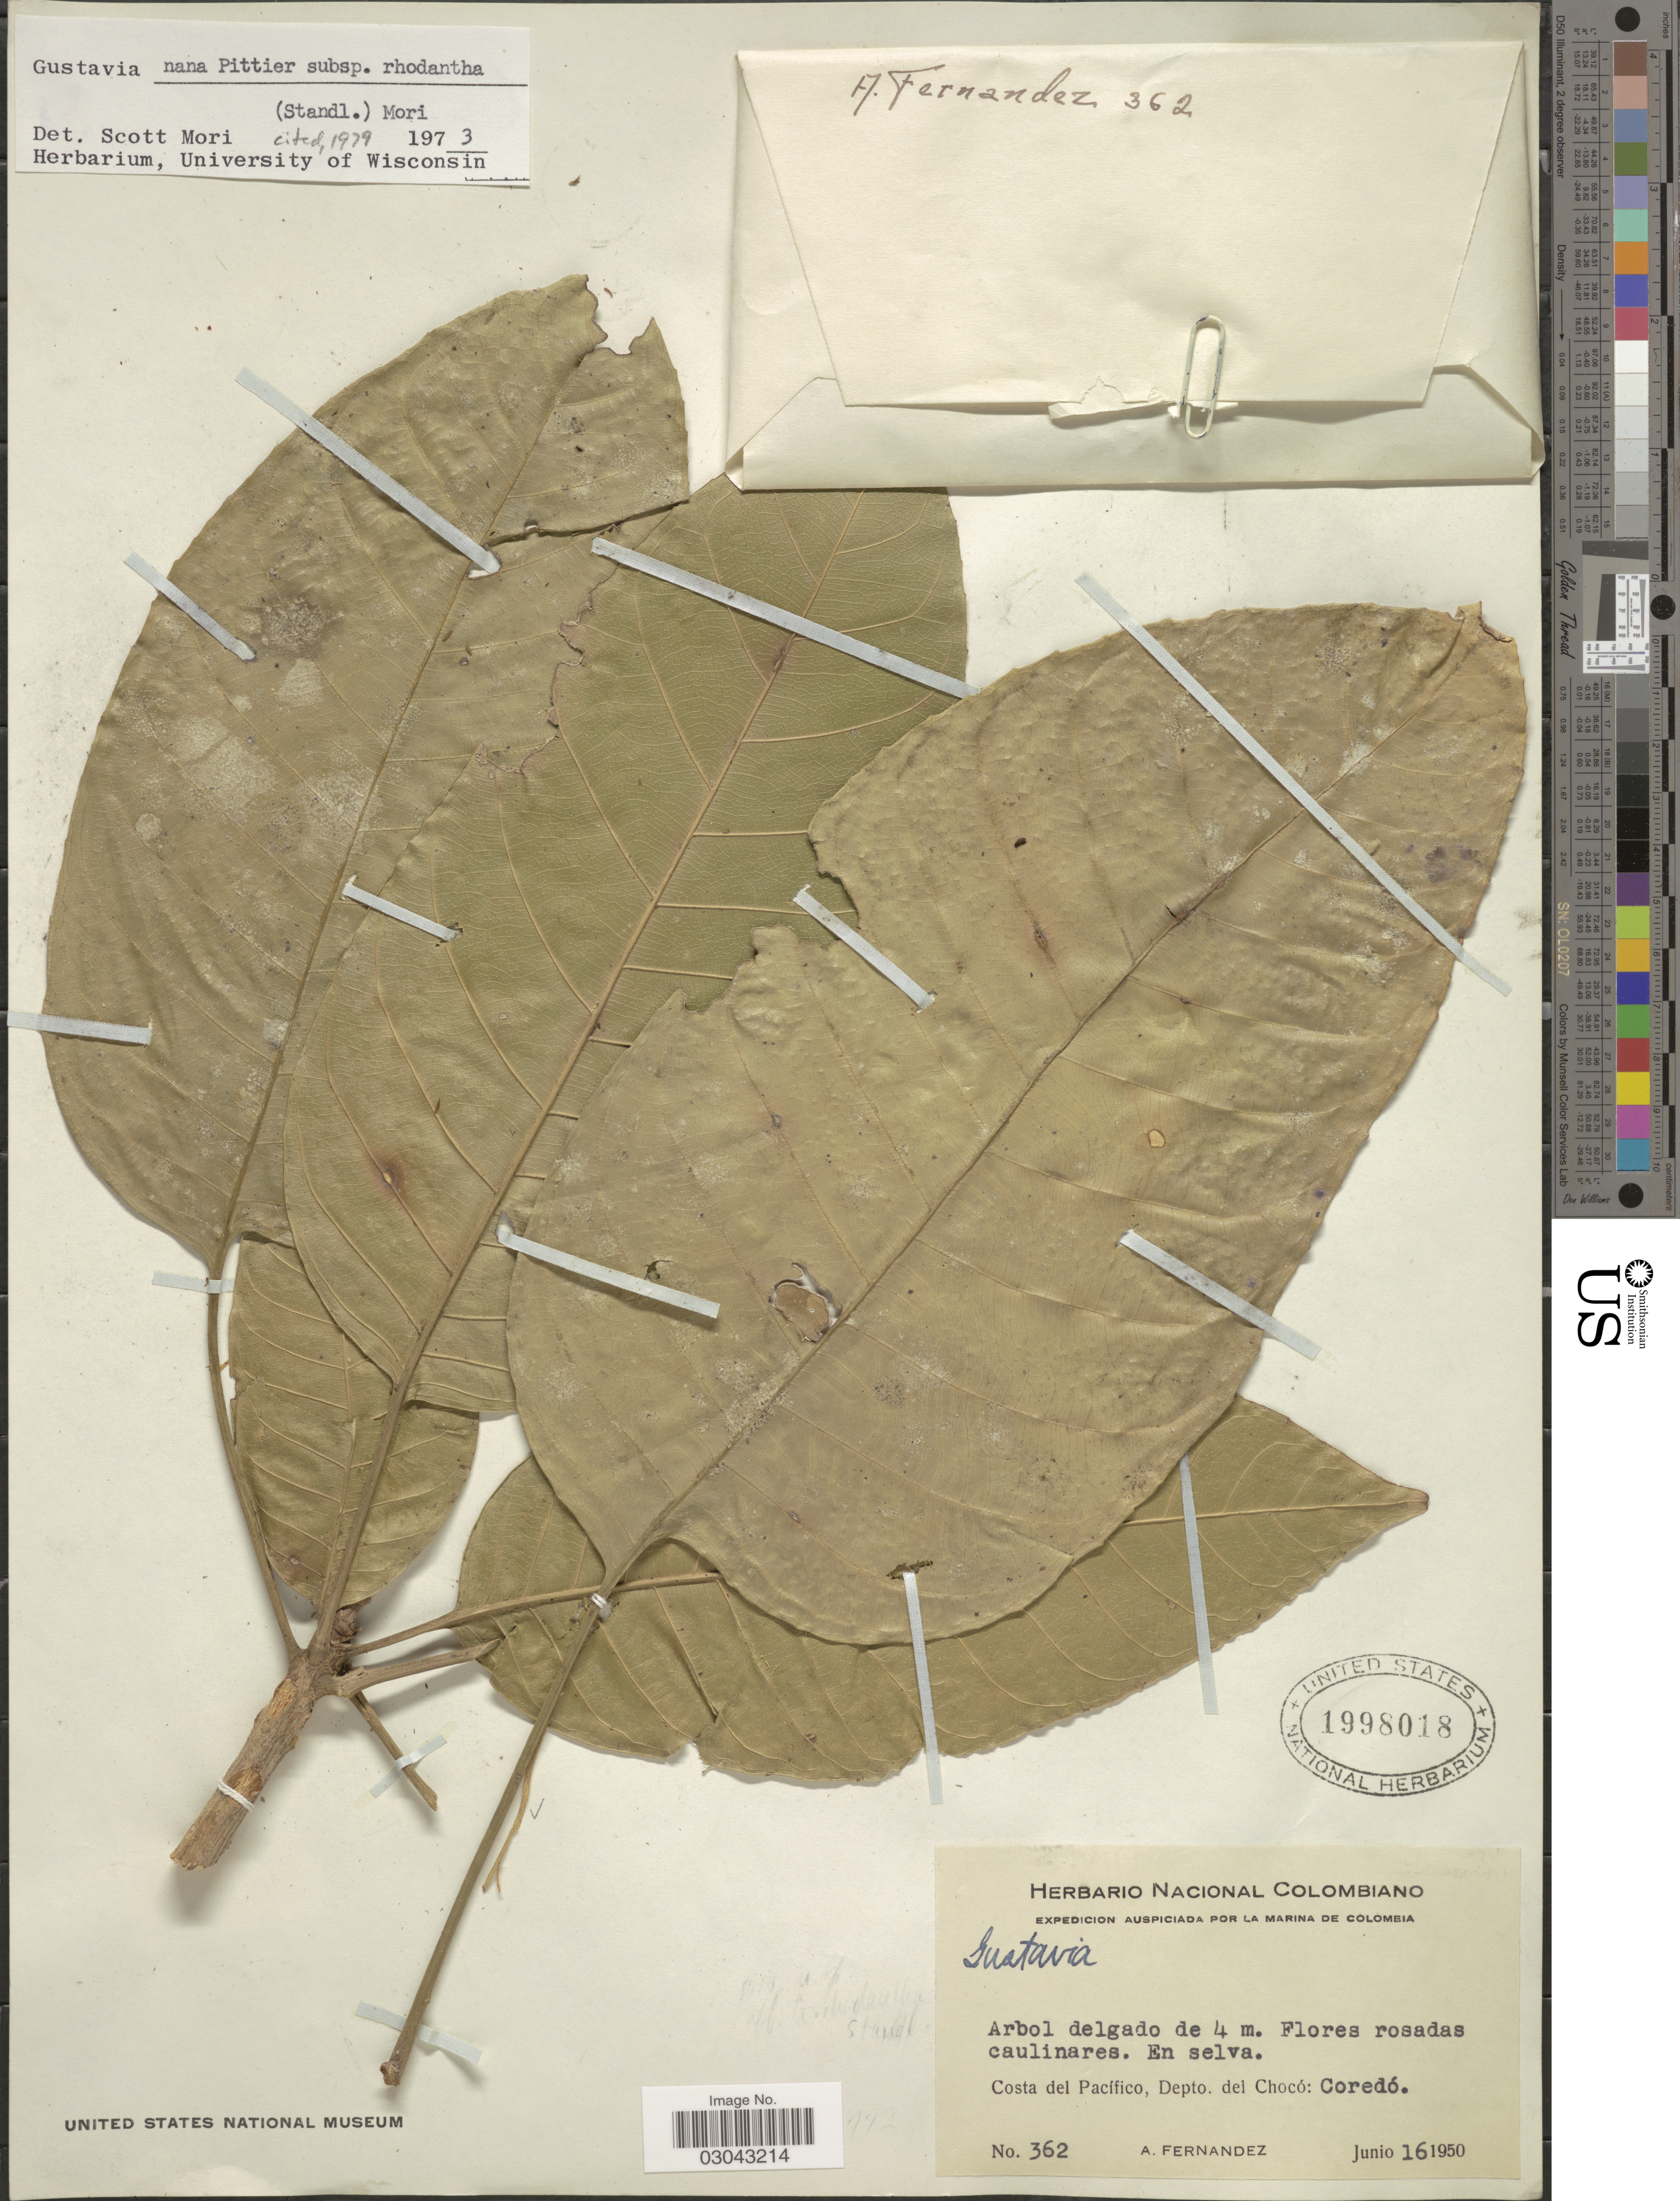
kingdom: Plantae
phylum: Tracheophyta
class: Magnoliopsida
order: Ericales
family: Lecythidaceae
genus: Gustavia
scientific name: Gustavia nana subsp. rhodantha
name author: (Standl.) S.A. Mori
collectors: A. Fernandez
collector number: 362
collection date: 1950-06-16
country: Colombia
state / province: Chocó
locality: Costa del Pacífico, Depto. del Chocó: Coredó.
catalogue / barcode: US 1998018